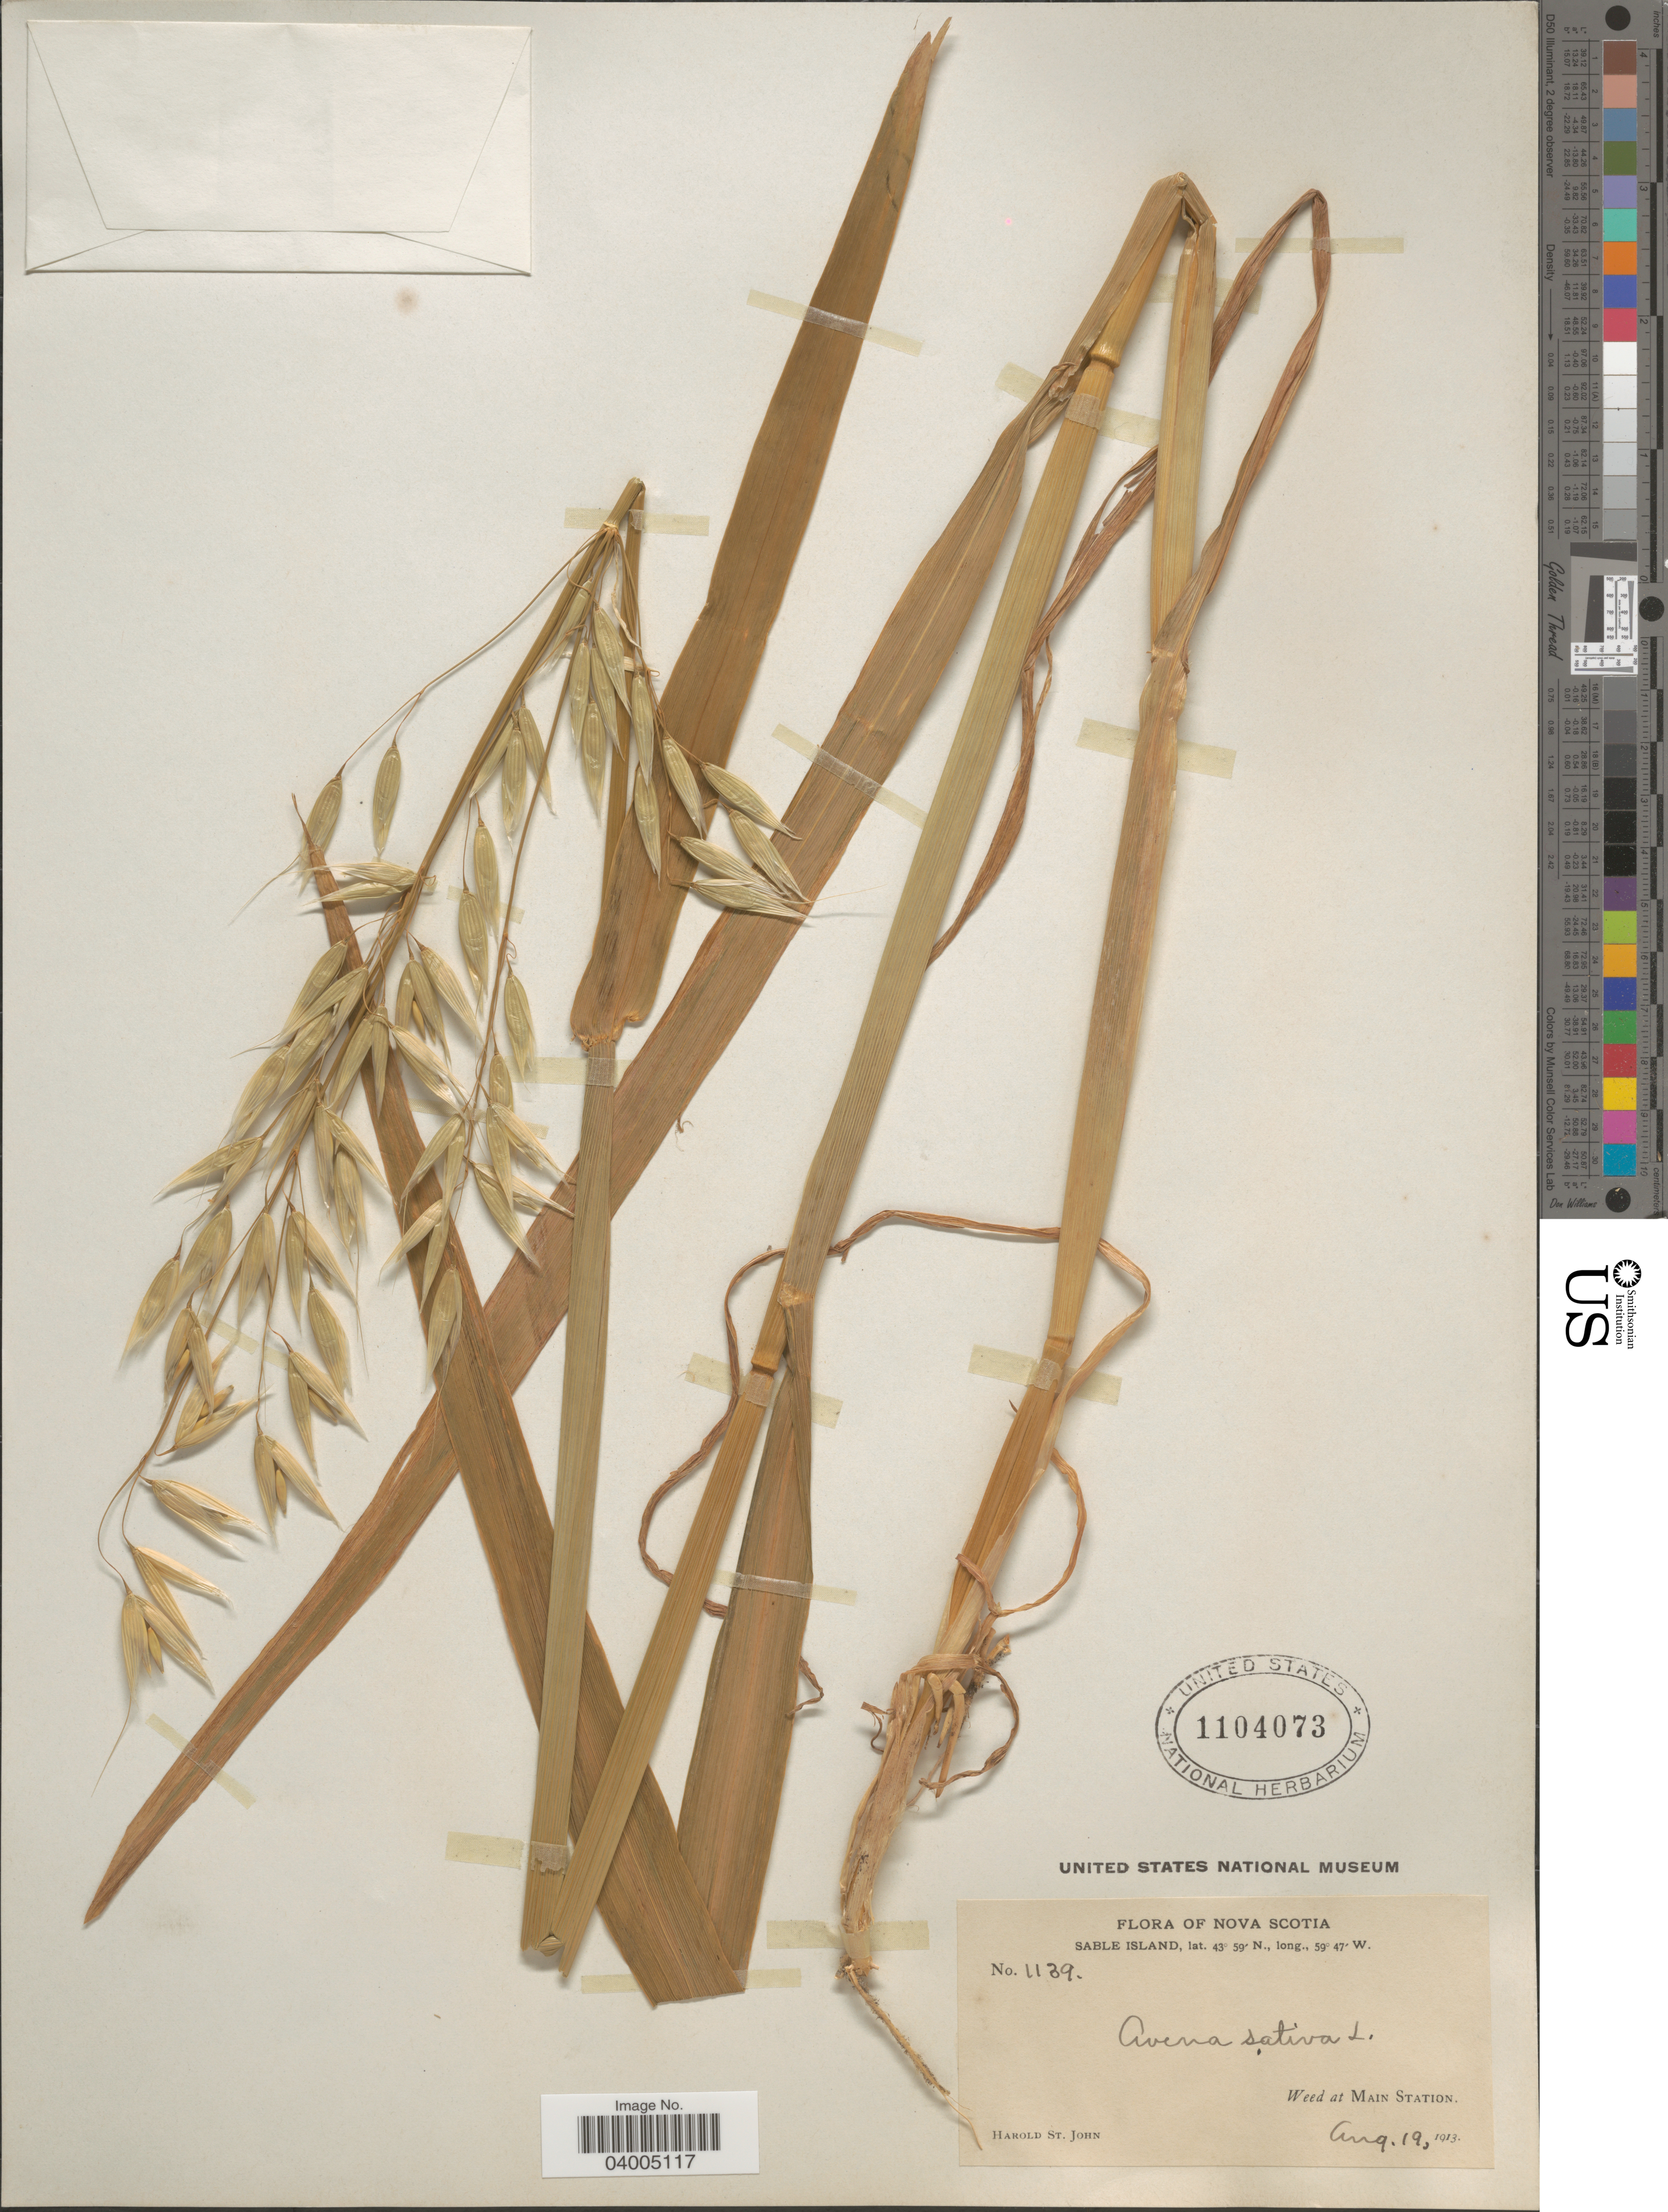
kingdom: Plantae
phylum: Tracheophyta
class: Liliopsida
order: Poales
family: Poaceae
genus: Avena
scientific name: Avena sativa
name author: L.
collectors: H. St. John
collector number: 1139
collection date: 1913-08-19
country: Canada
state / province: Nova Scotia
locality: Sable Island. At Main Station.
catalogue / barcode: US 1104073